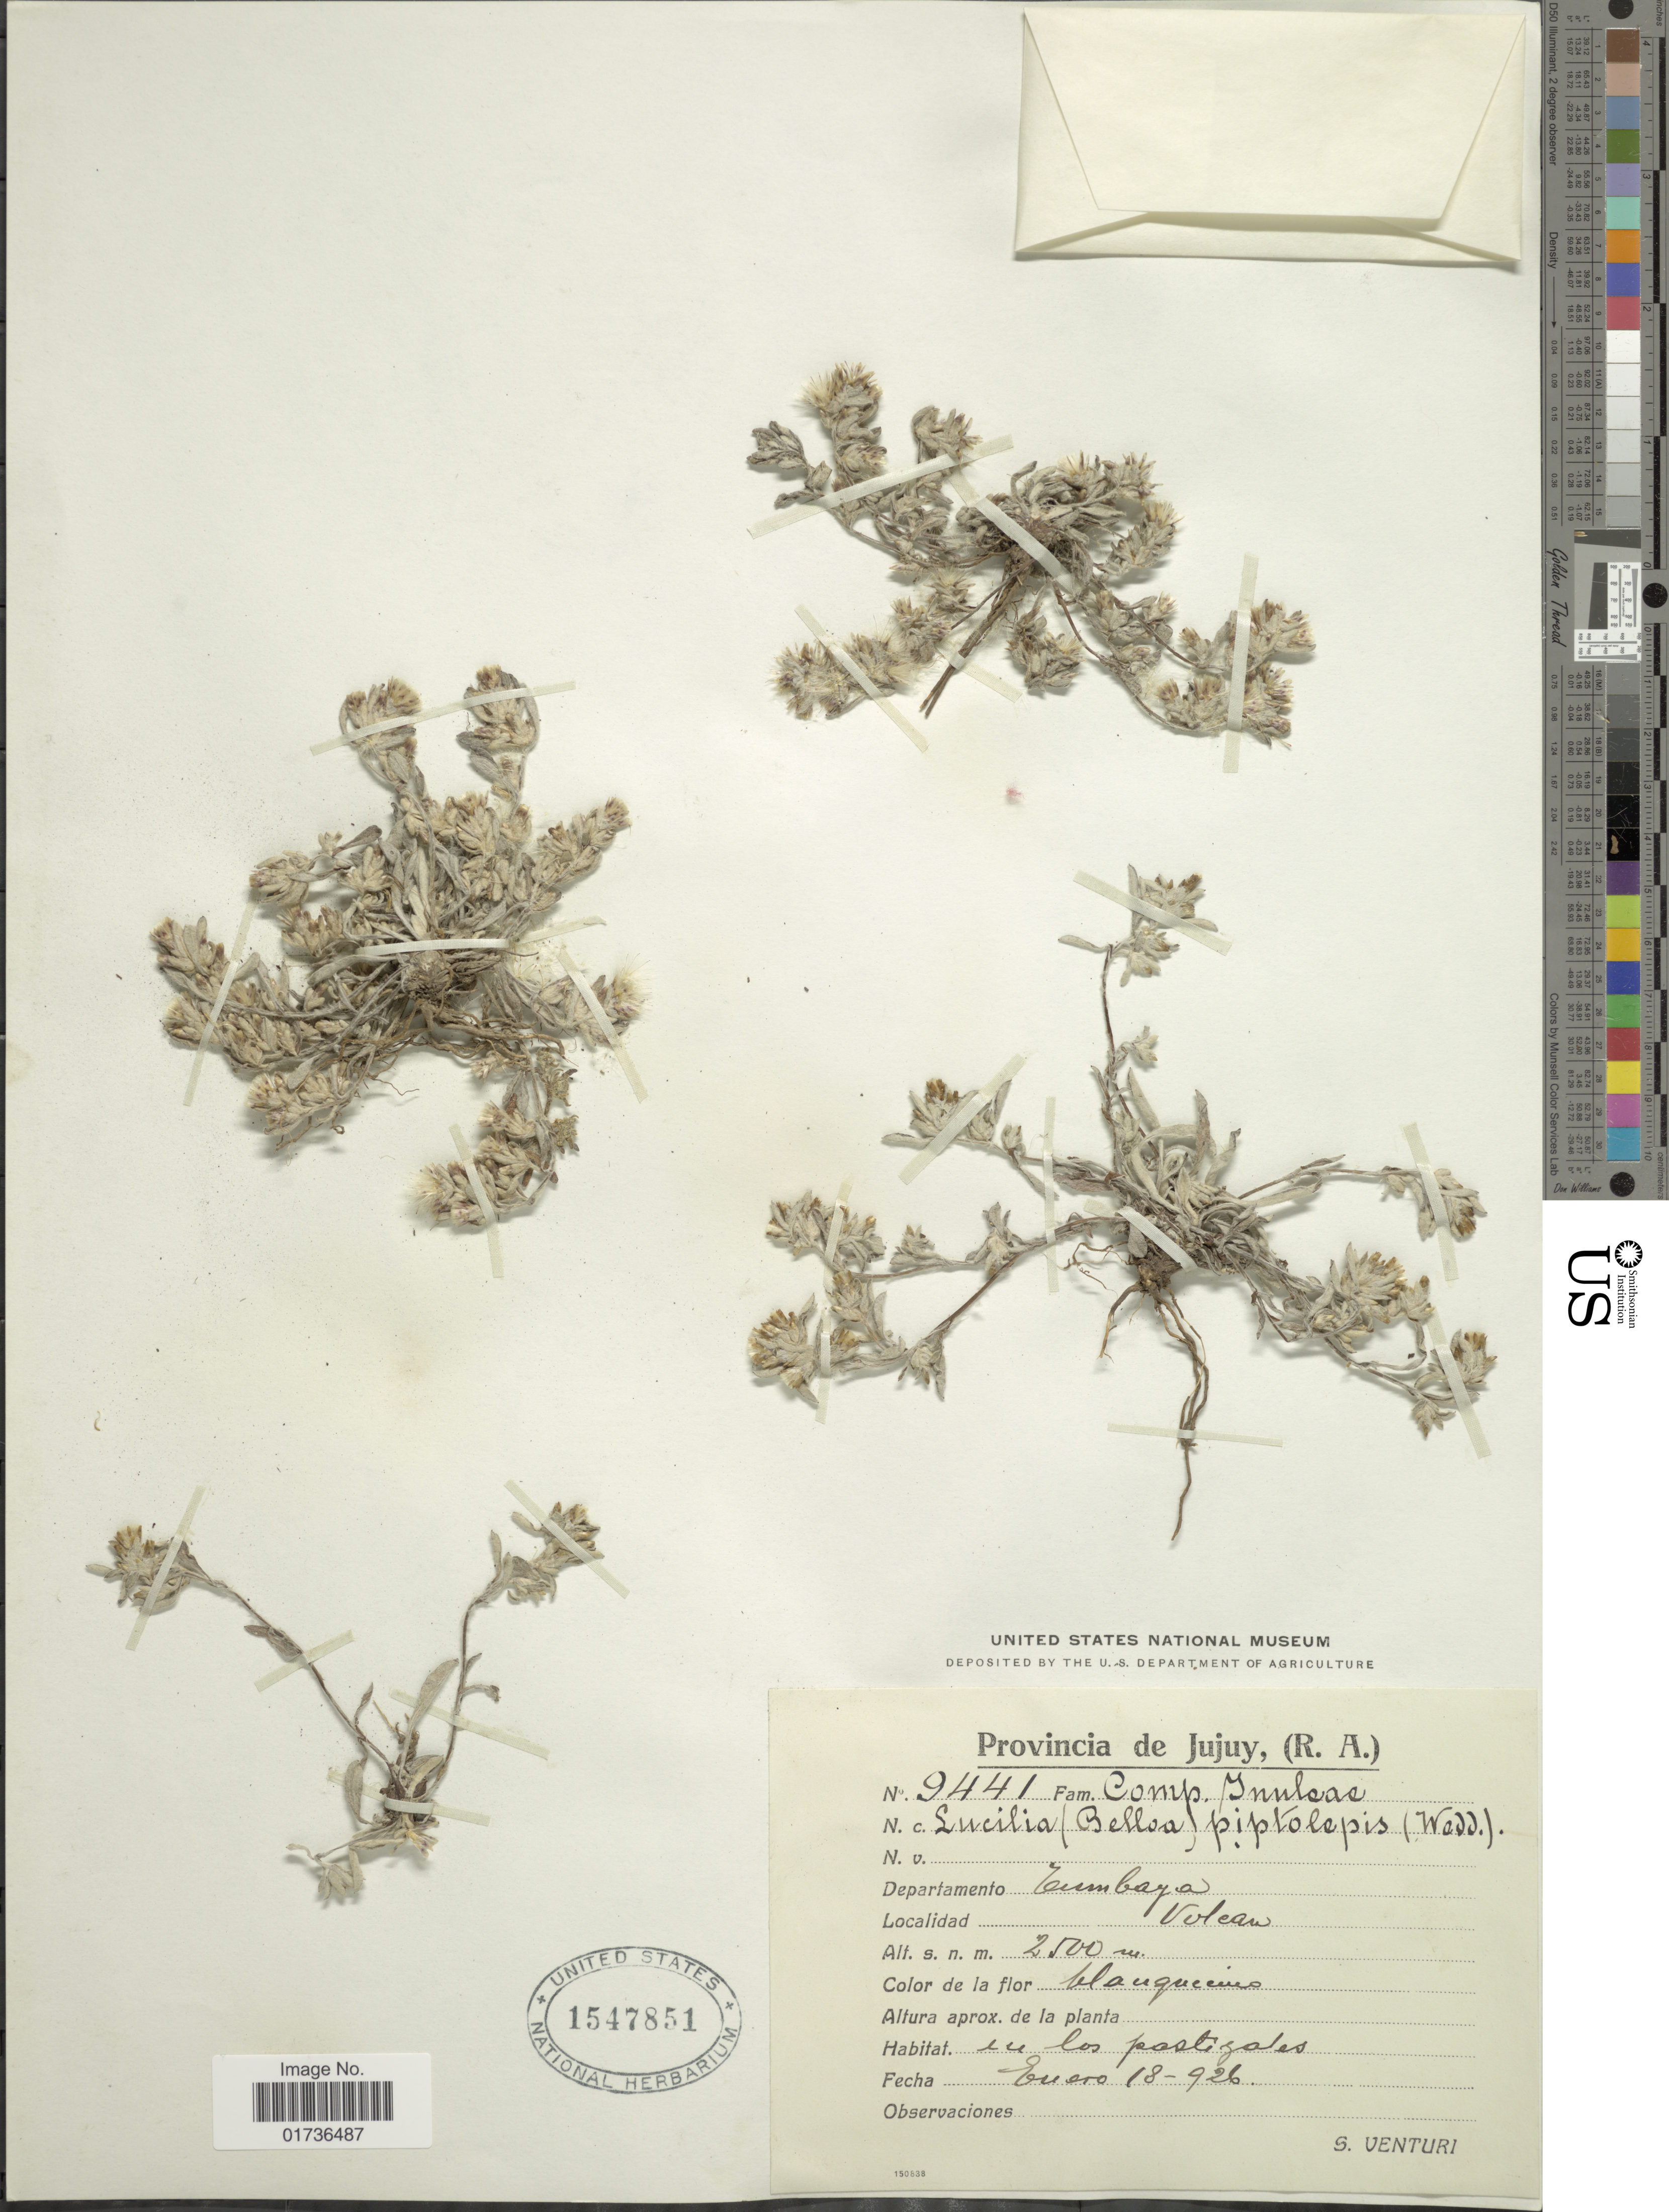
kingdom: Plantae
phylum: Tracheophyta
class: Magnoliopsida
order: Asterales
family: Asteraceae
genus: Mniodes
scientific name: Mniodes subspicata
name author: (Wedd.) S.E. Freire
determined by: Dillon, M. O.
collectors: S. Venturi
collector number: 9441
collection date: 1926-01-18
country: Argentina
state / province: Jujuy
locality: (R.A.), Departamento Cumbaya, Volcan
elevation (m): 2500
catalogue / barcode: US 1547851